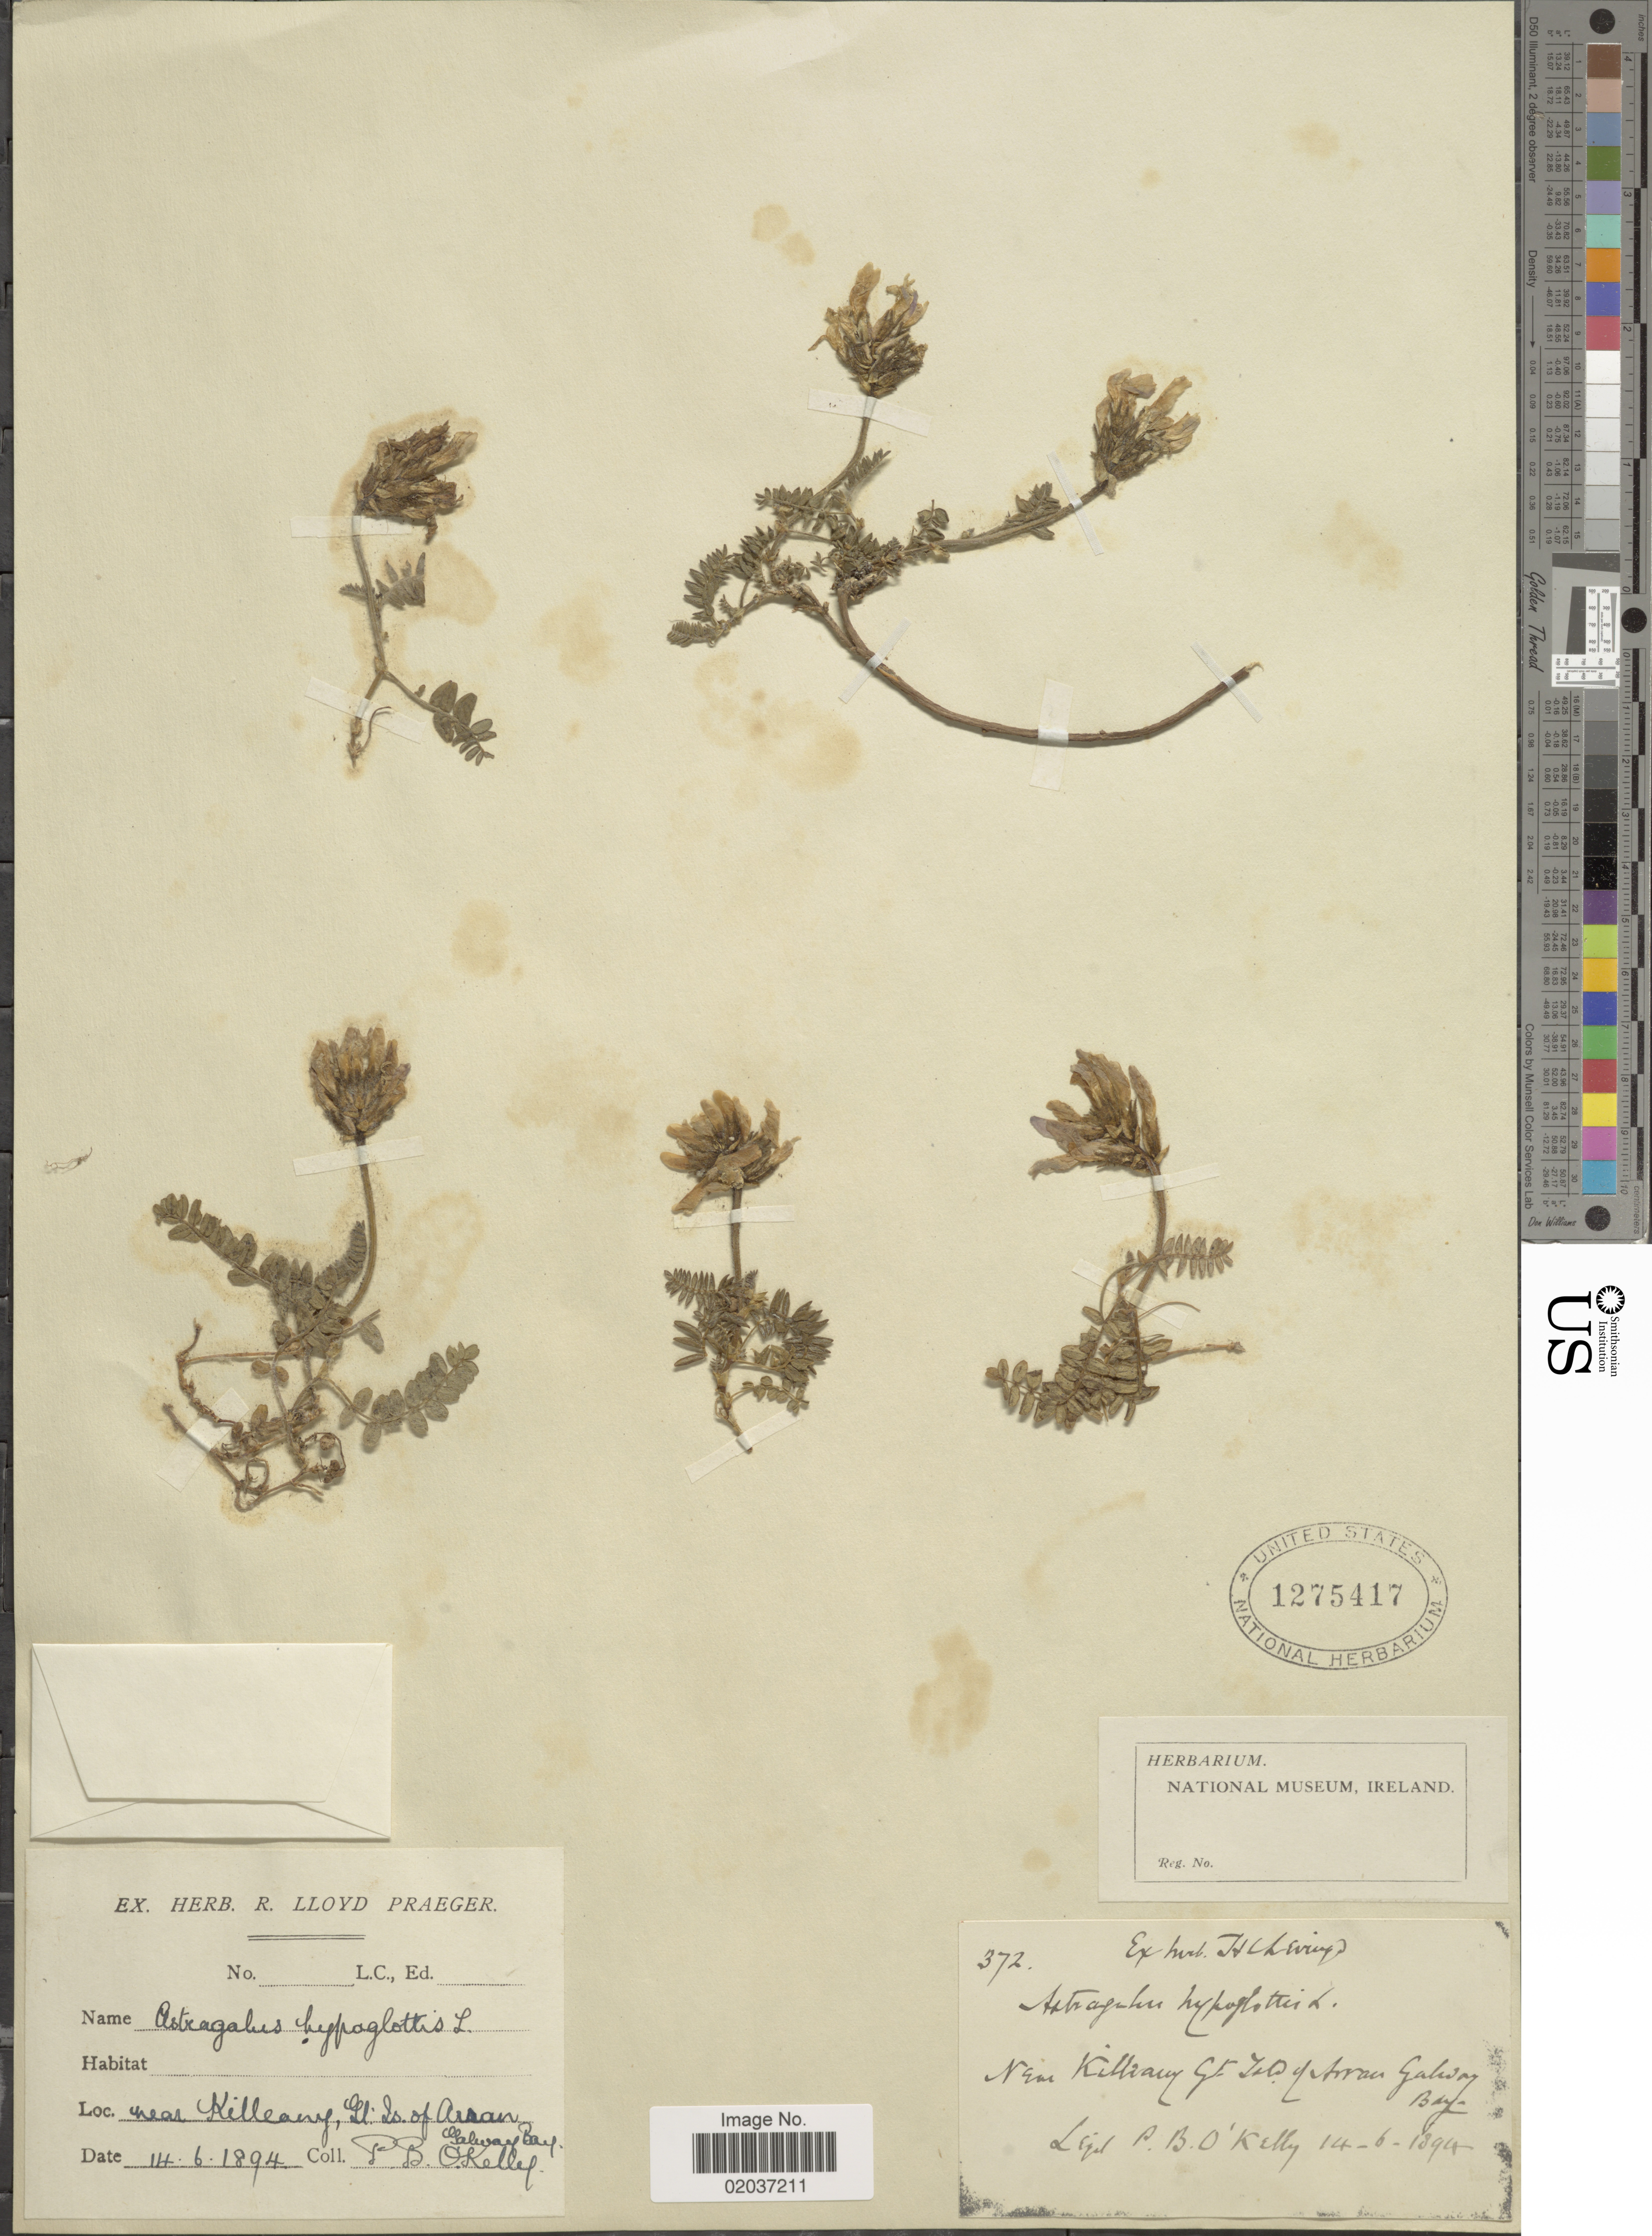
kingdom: Plantae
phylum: Tracheophyta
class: Magnoliopsida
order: Fabales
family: Fabaceae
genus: Astragalus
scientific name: Astragalus hypoglottis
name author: L.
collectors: P. O'Kelly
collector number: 372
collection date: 1894-06-14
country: Ireland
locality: Near Killeany, Gl. Is. of Arran, Galway Bay. [interpreted]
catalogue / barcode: US 1275417